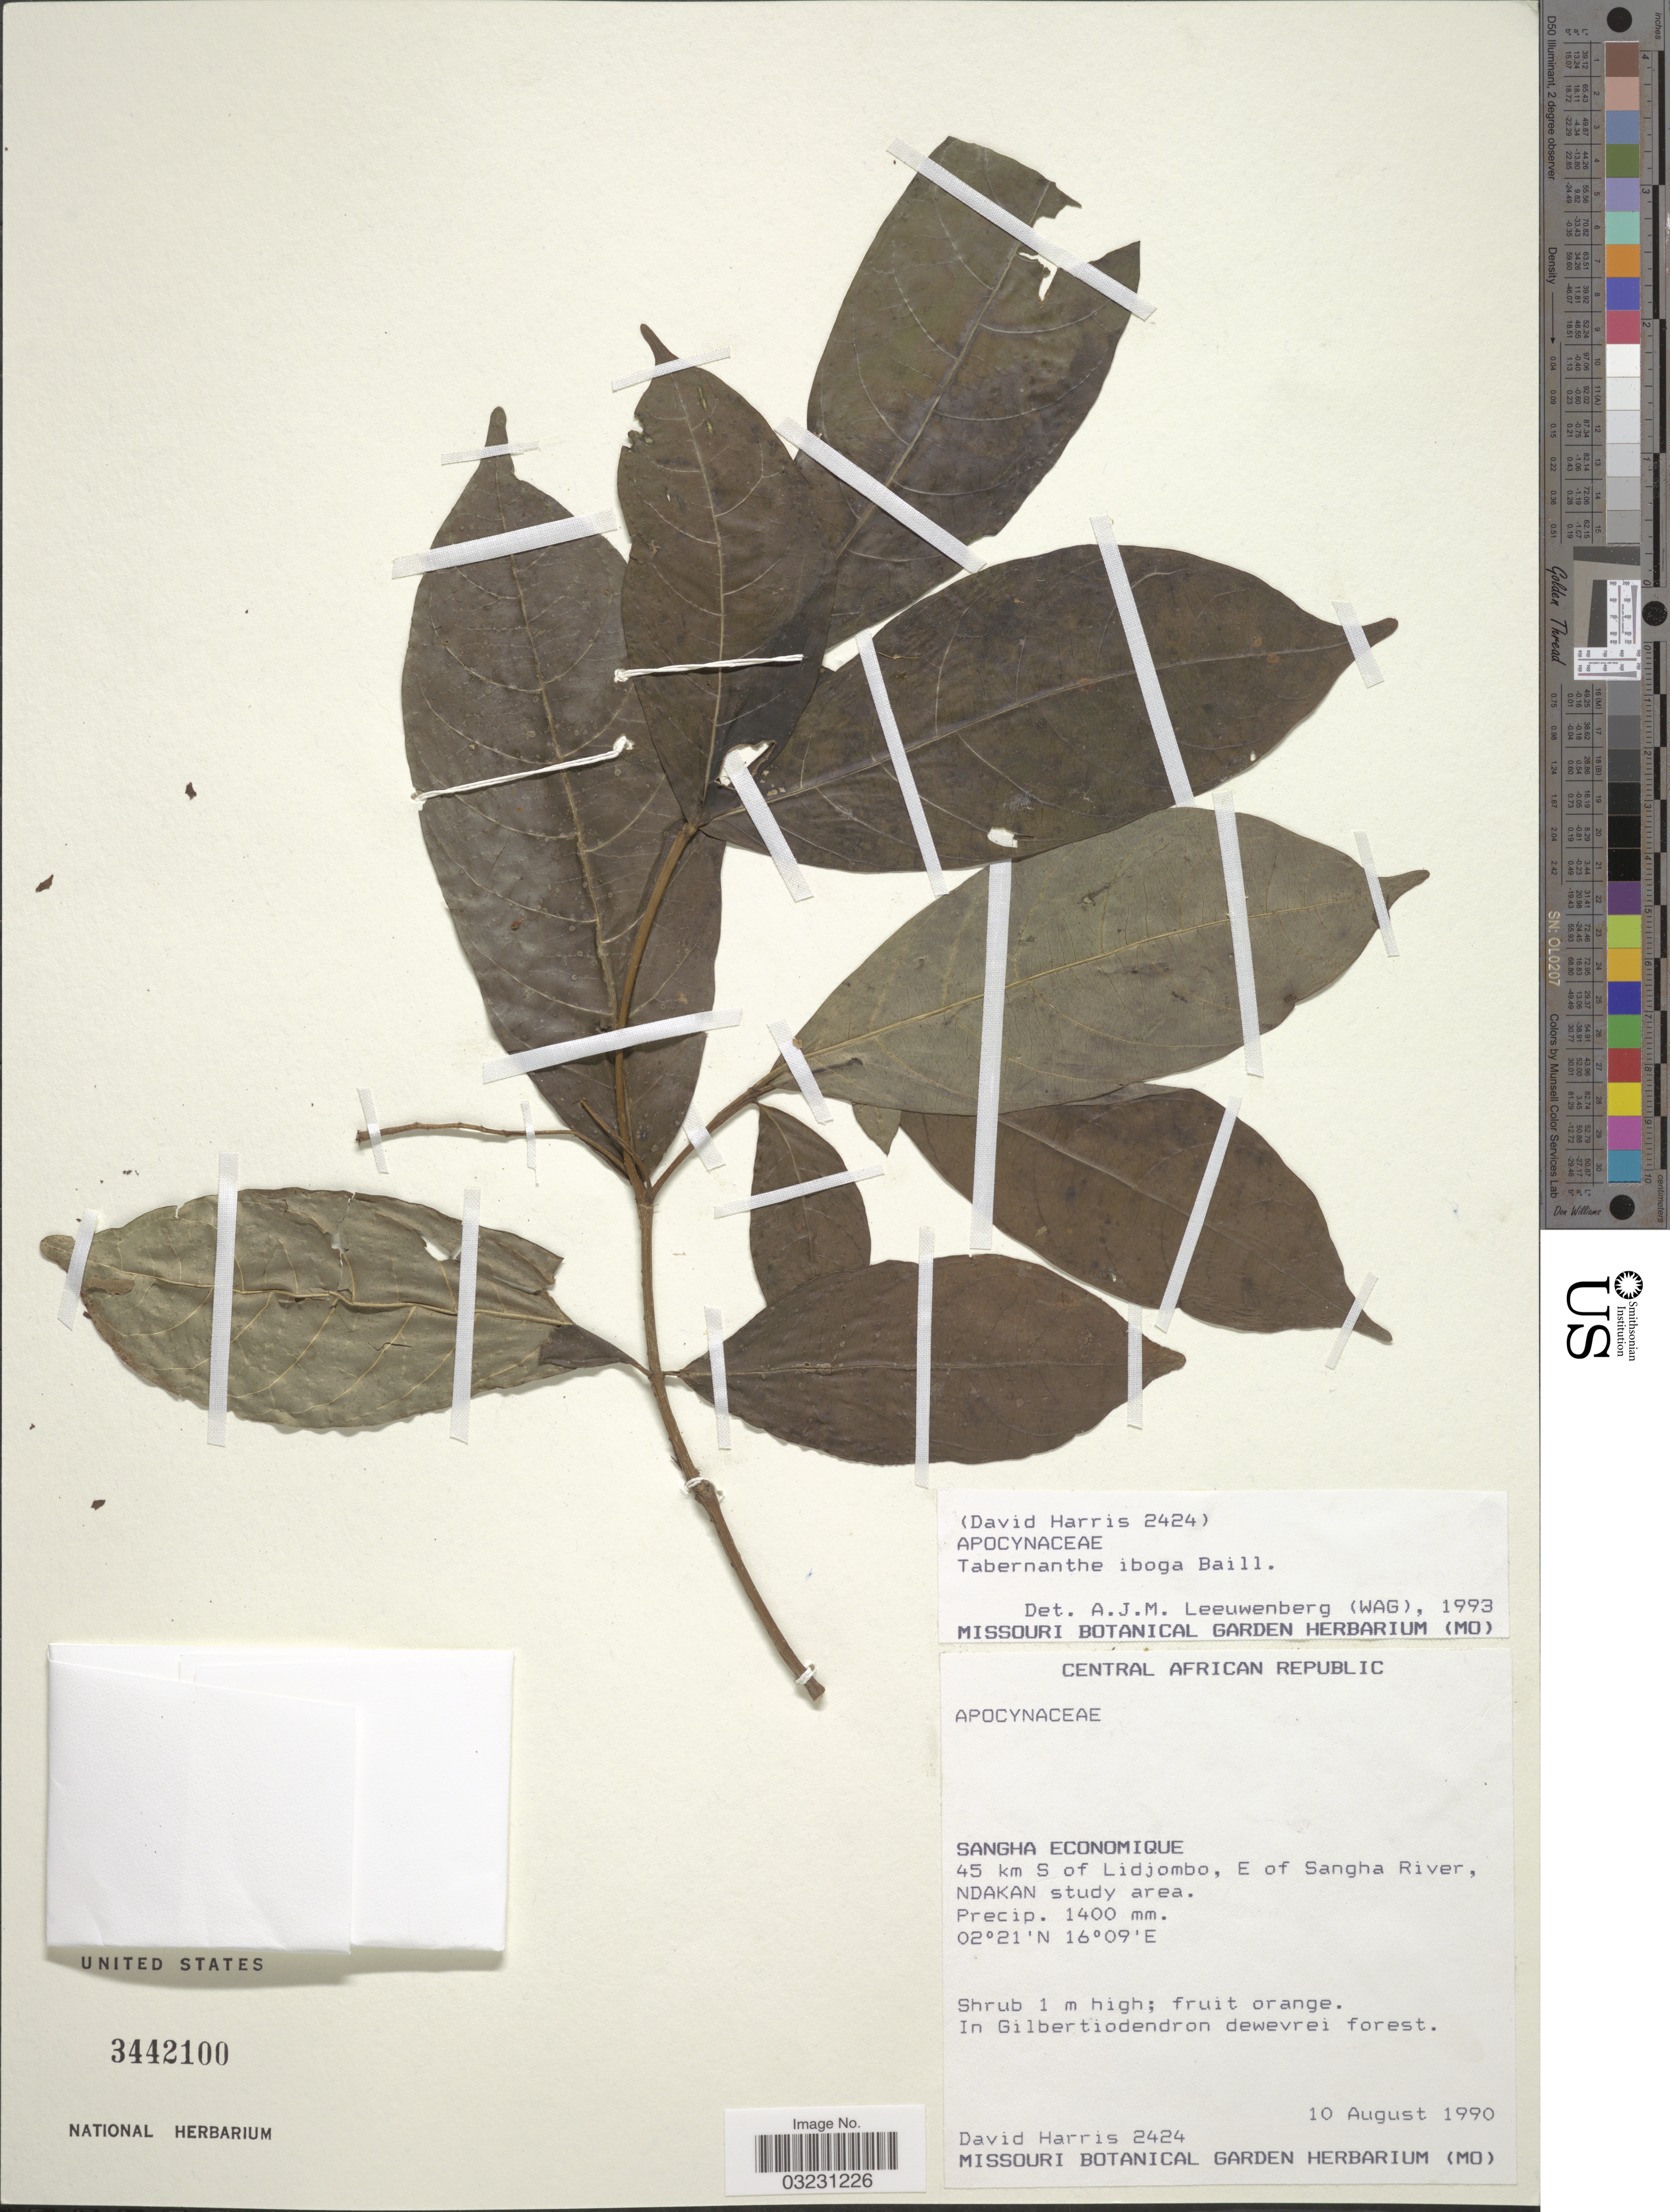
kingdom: Plantae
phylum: Tracheophyta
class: Magnoliopsida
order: Gentianales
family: Apocynaceae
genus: Tabernanthe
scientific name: Tabernanthe iboga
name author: Baill.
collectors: D. J. Harris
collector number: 2424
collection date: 1990-08-10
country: Central African Republic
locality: Sangha Economique. 45 km S of Lidjombo, E of Sangha River, Ndakan study area.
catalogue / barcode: US 3442100